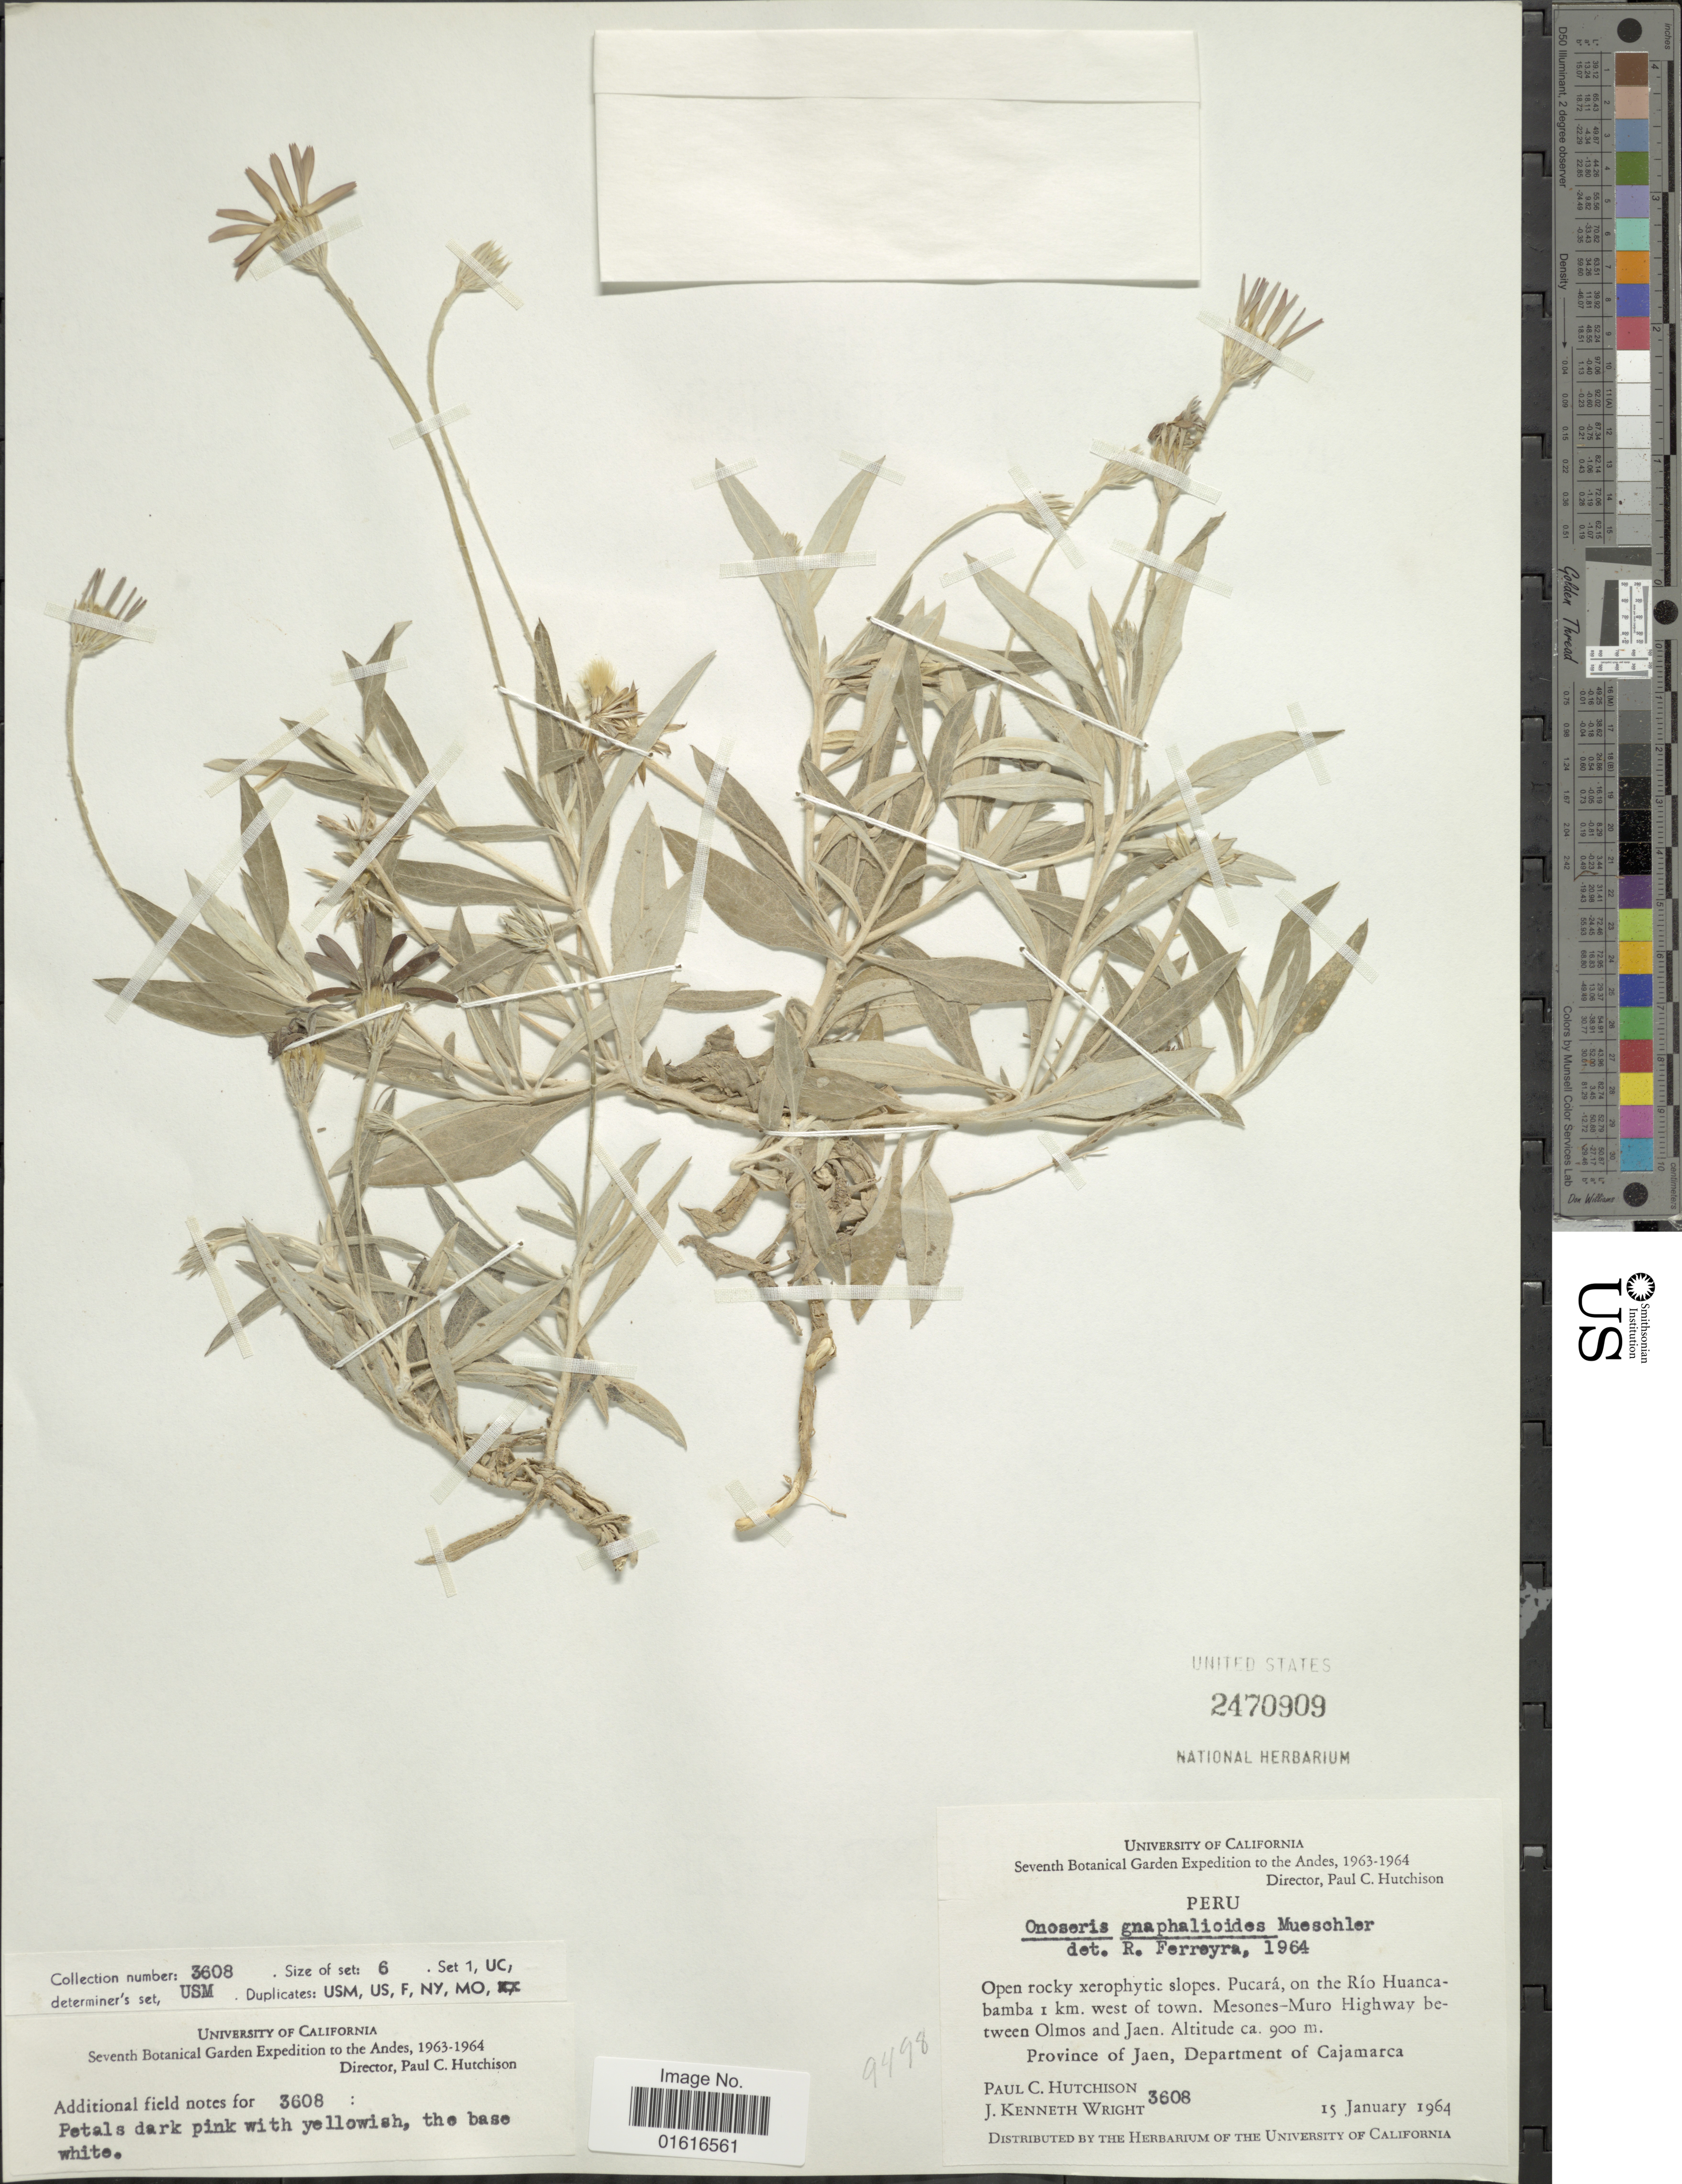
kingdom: Plantae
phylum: Tracheophyta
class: Magnoliopsida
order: Asterales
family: Asteraceae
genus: Onoseris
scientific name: Onoseris gnaphalioides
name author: Muschl.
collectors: P. C. Hutchison & J. K. Wright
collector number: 3608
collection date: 1964-01-15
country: Peru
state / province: Cajamarca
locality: Open rocky xerophytics slopes. Pucara, on the Rio Huancabamba 1 km. west of town. Mesones-Muro Highway between Olmos and Jaen, Province of Jaen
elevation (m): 900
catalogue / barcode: US 2470909